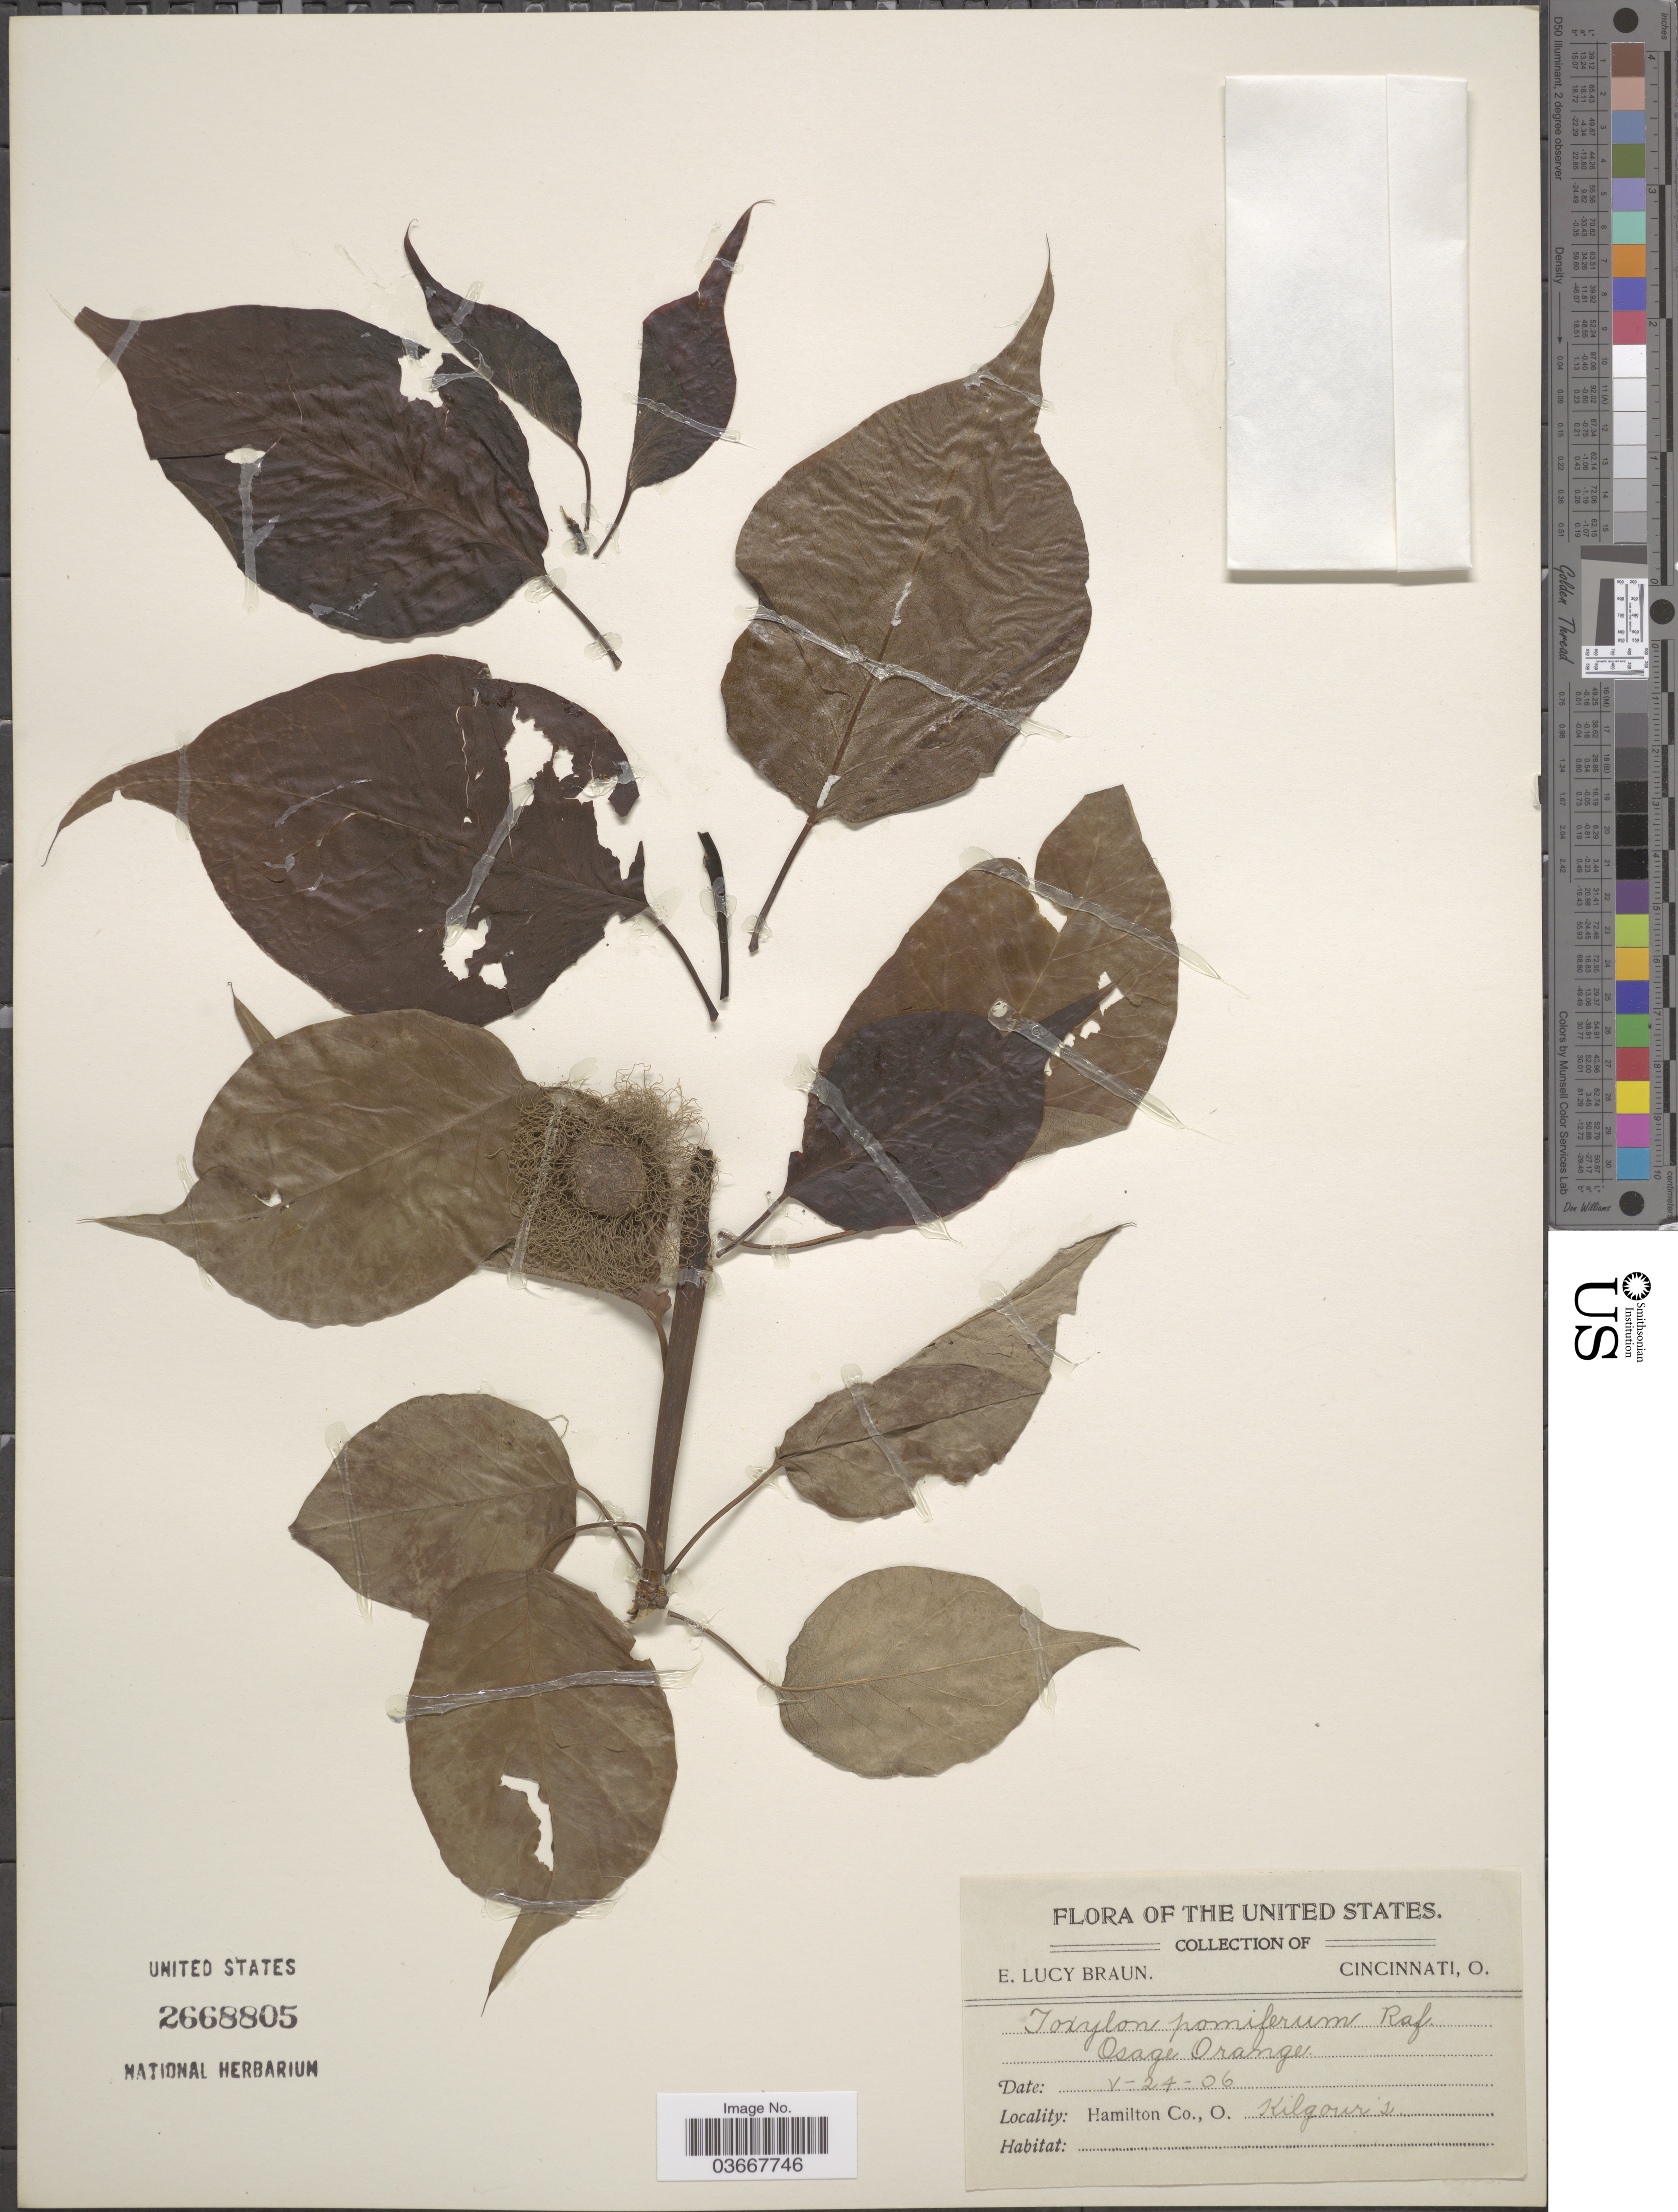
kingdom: Plantae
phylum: Tracheophyta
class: Magnoliopsida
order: Rosales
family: Moraceae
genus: Maclura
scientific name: Maclura pomifera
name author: (Raf.) C.K. Schneid.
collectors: E. L. Braun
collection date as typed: Transcribed d/m/y: 24/5/6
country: United States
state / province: Ohio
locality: Hamilton Co., Kilgour's.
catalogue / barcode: US 2668805